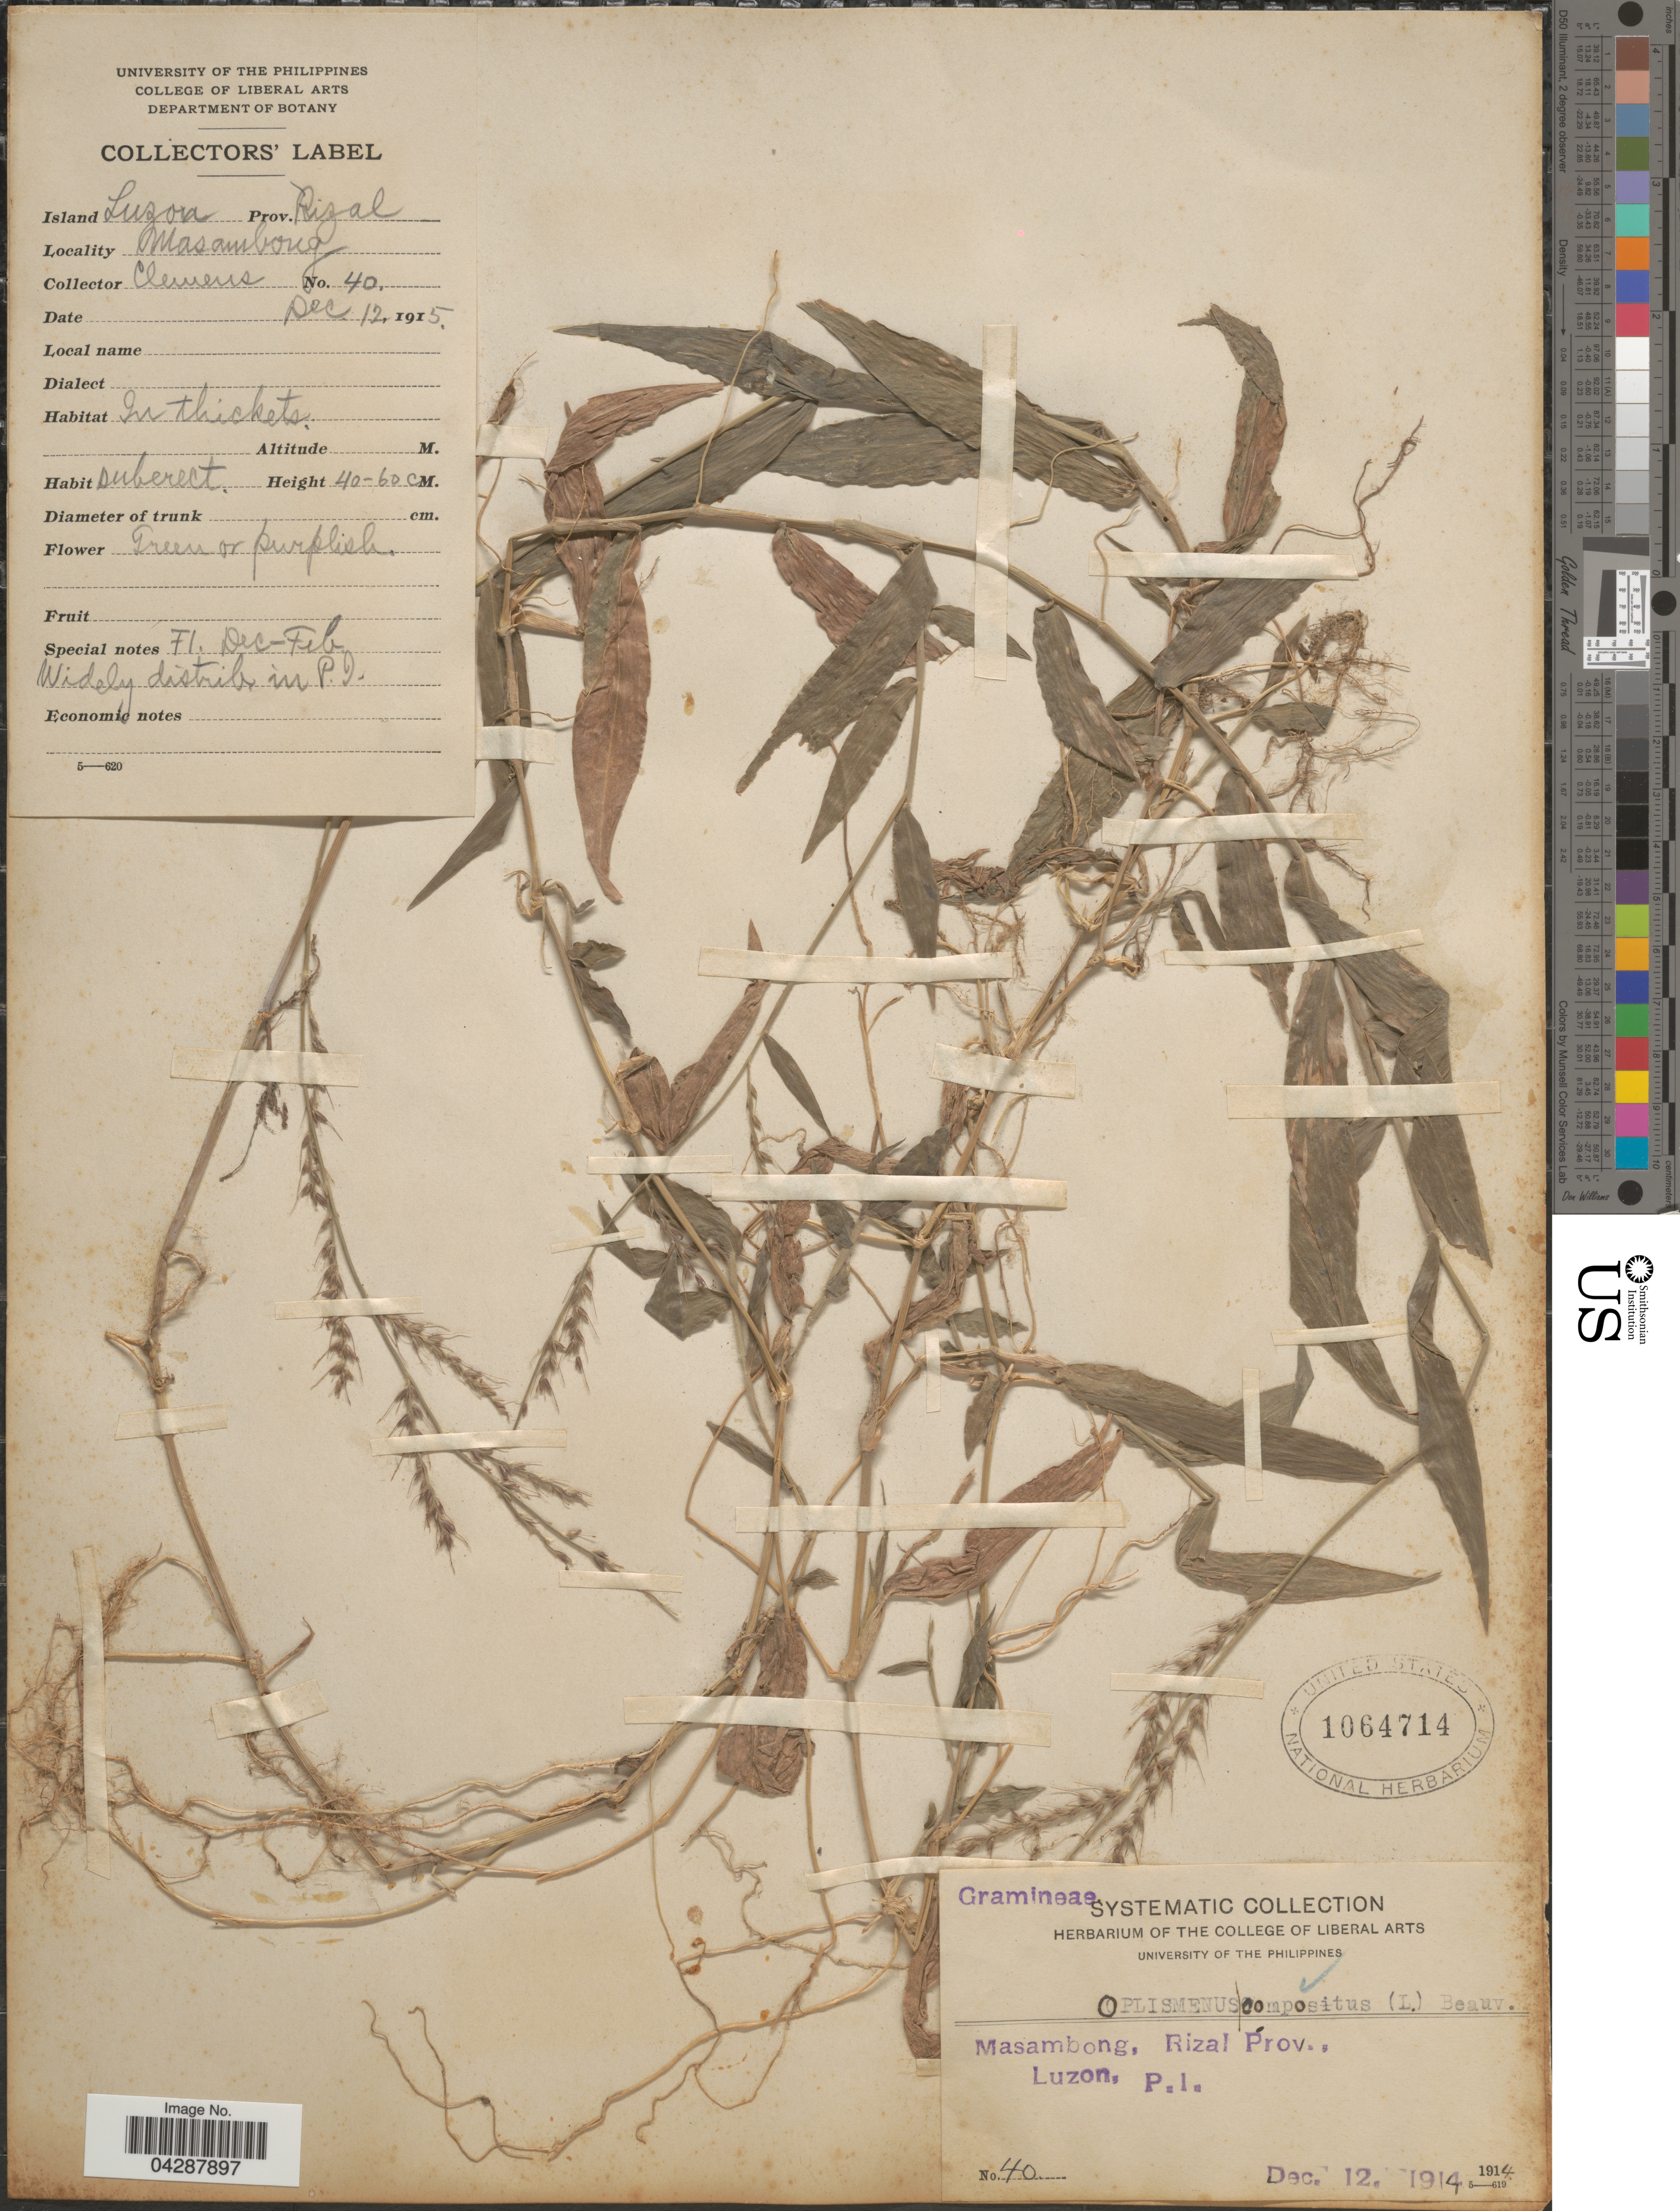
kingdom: Plantae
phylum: Tracheophyta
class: Liliopsida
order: Poales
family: Poaceae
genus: Oplismenus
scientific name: Oplismenus compositus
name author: (L.) P. Beauv.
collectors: -. Clemens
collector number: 40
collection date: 1915-12-12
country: Philippines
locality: Island Luzon. Prov. Rizal. Masambong.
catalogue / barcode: US 1064714